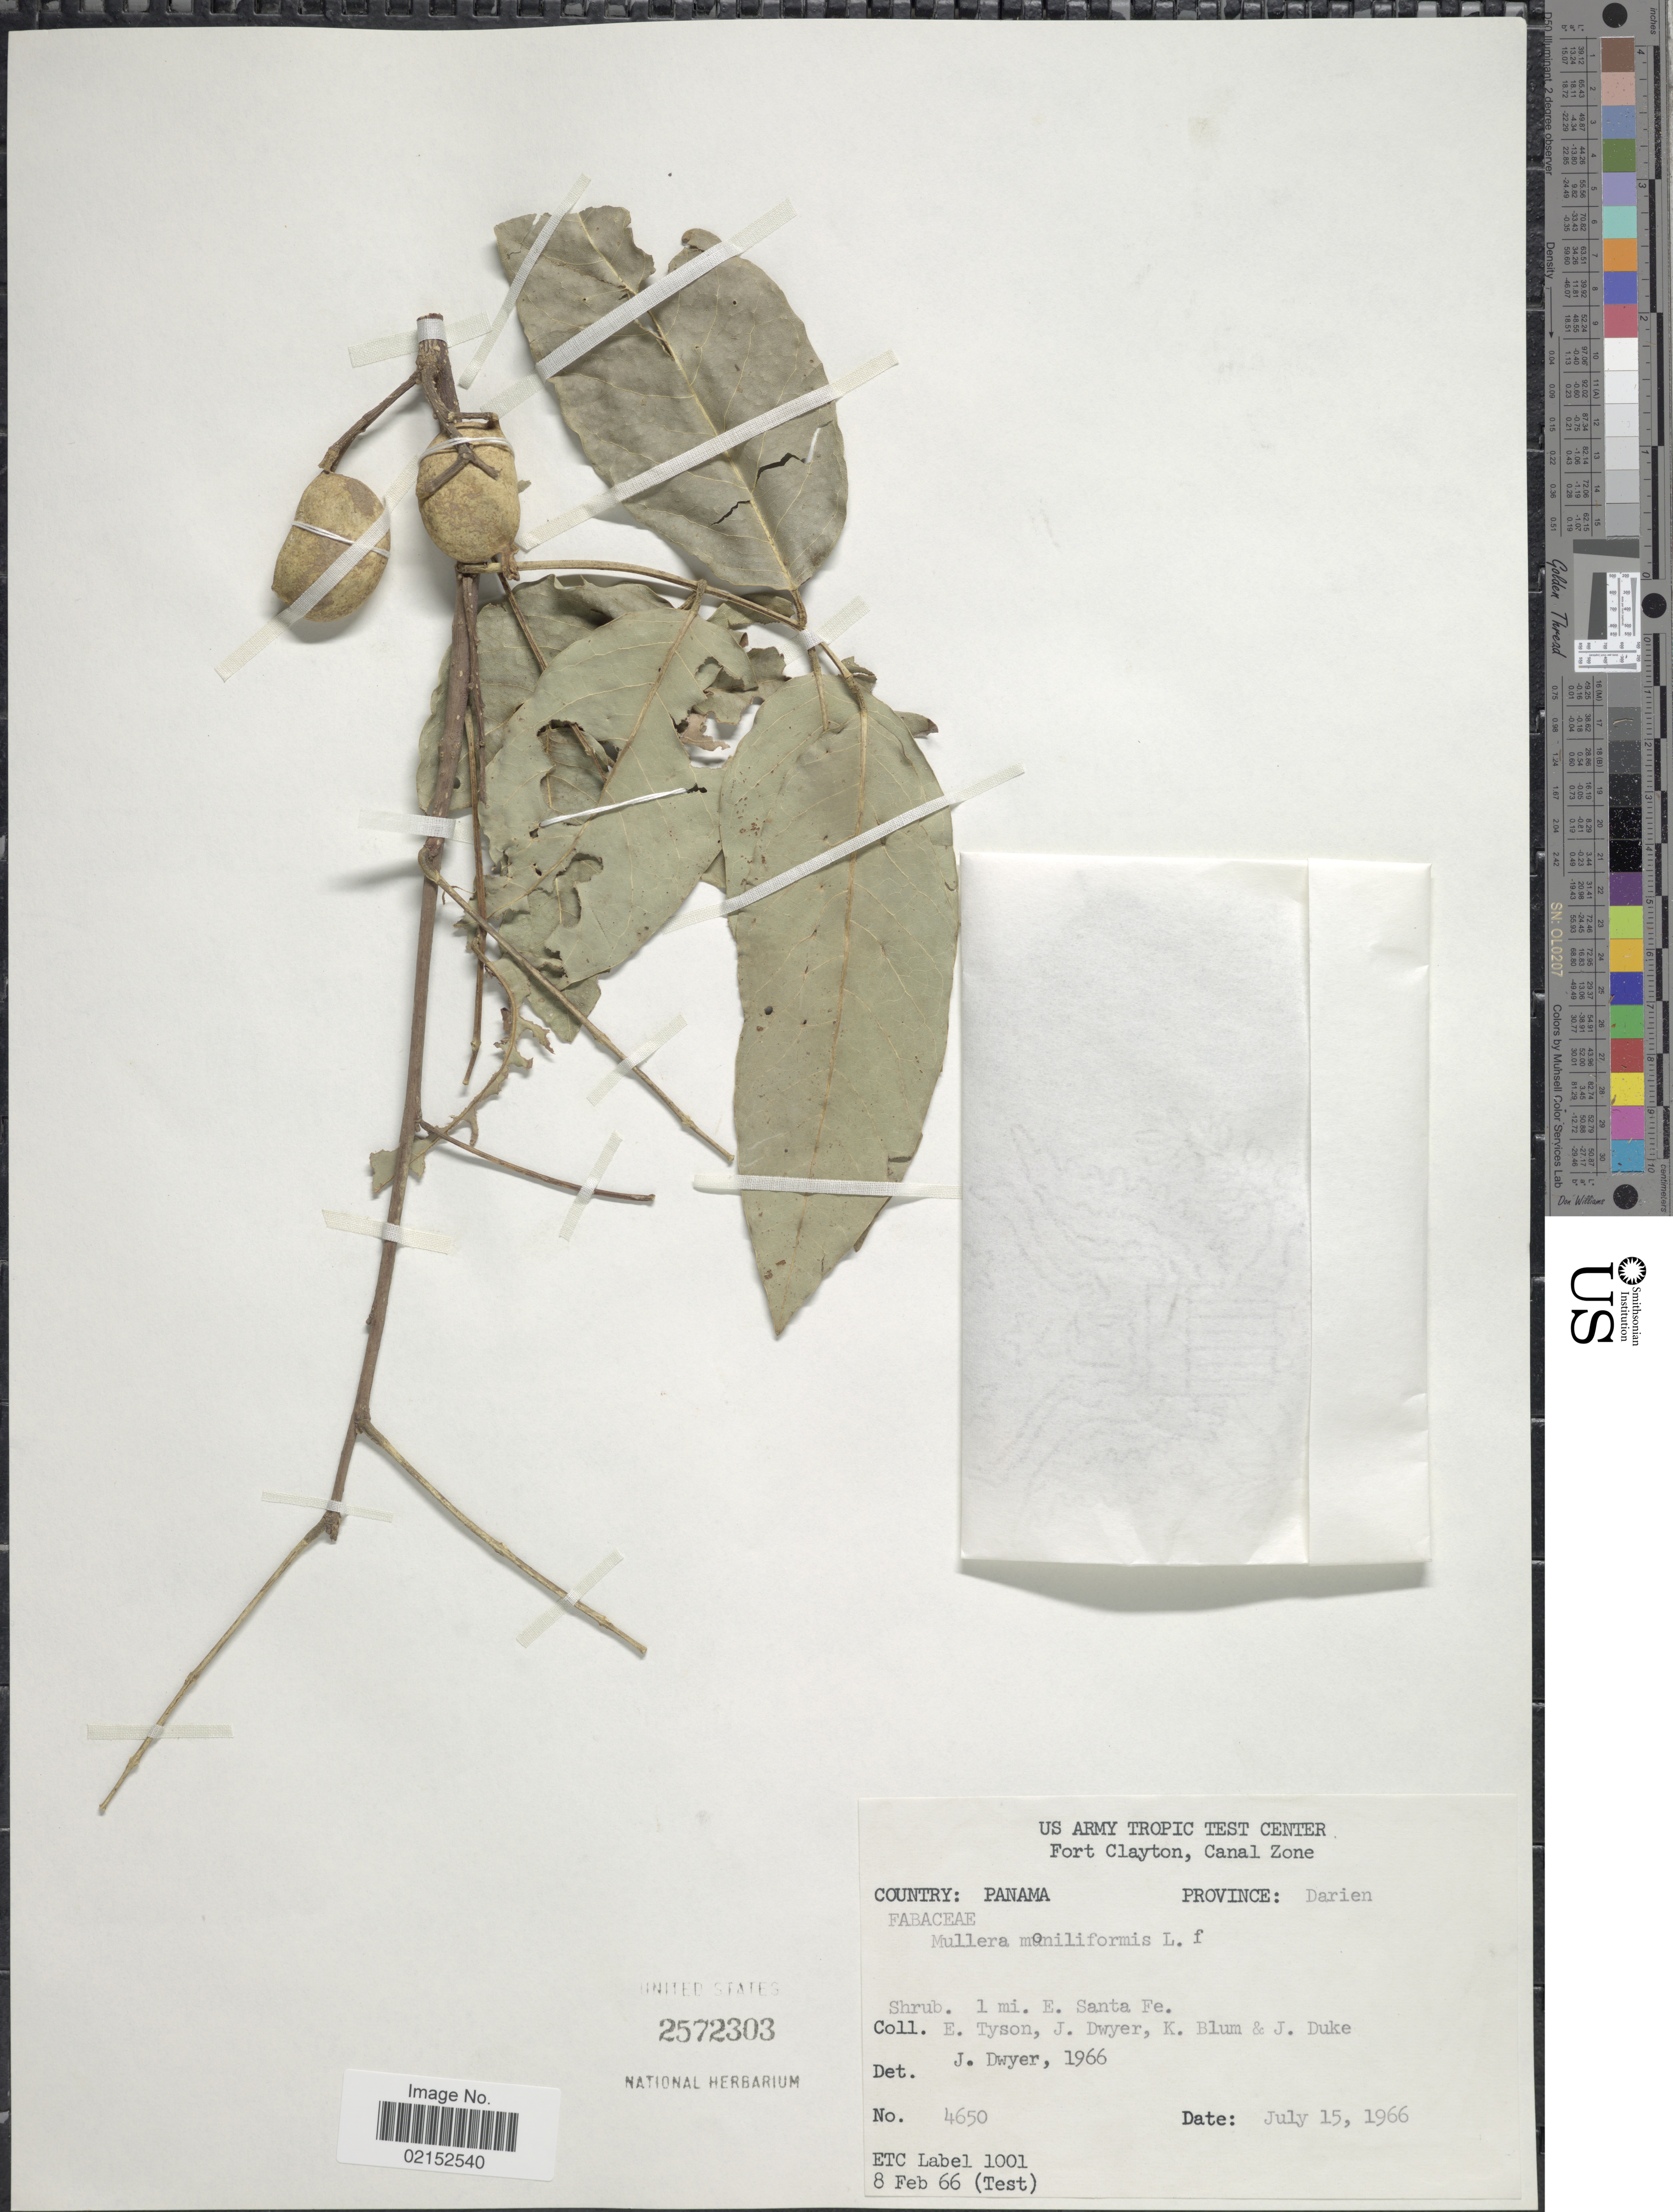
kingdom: Plantae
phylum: Tracheophyta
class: Magnoliopsida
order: Fabales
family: Fabaceae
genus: Muellera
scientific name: Muellera frutescens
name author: (Aubl.) Standl.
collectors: E. Tyson, J. Dwyer, K. Blum & J. Duke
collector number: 4650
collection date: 1966-07-15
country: Panama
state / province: Darién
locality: Fort Clayton, Canal Zone [unsure placement] 1 mi. E. Santa Fe.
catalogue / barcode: US 2572303